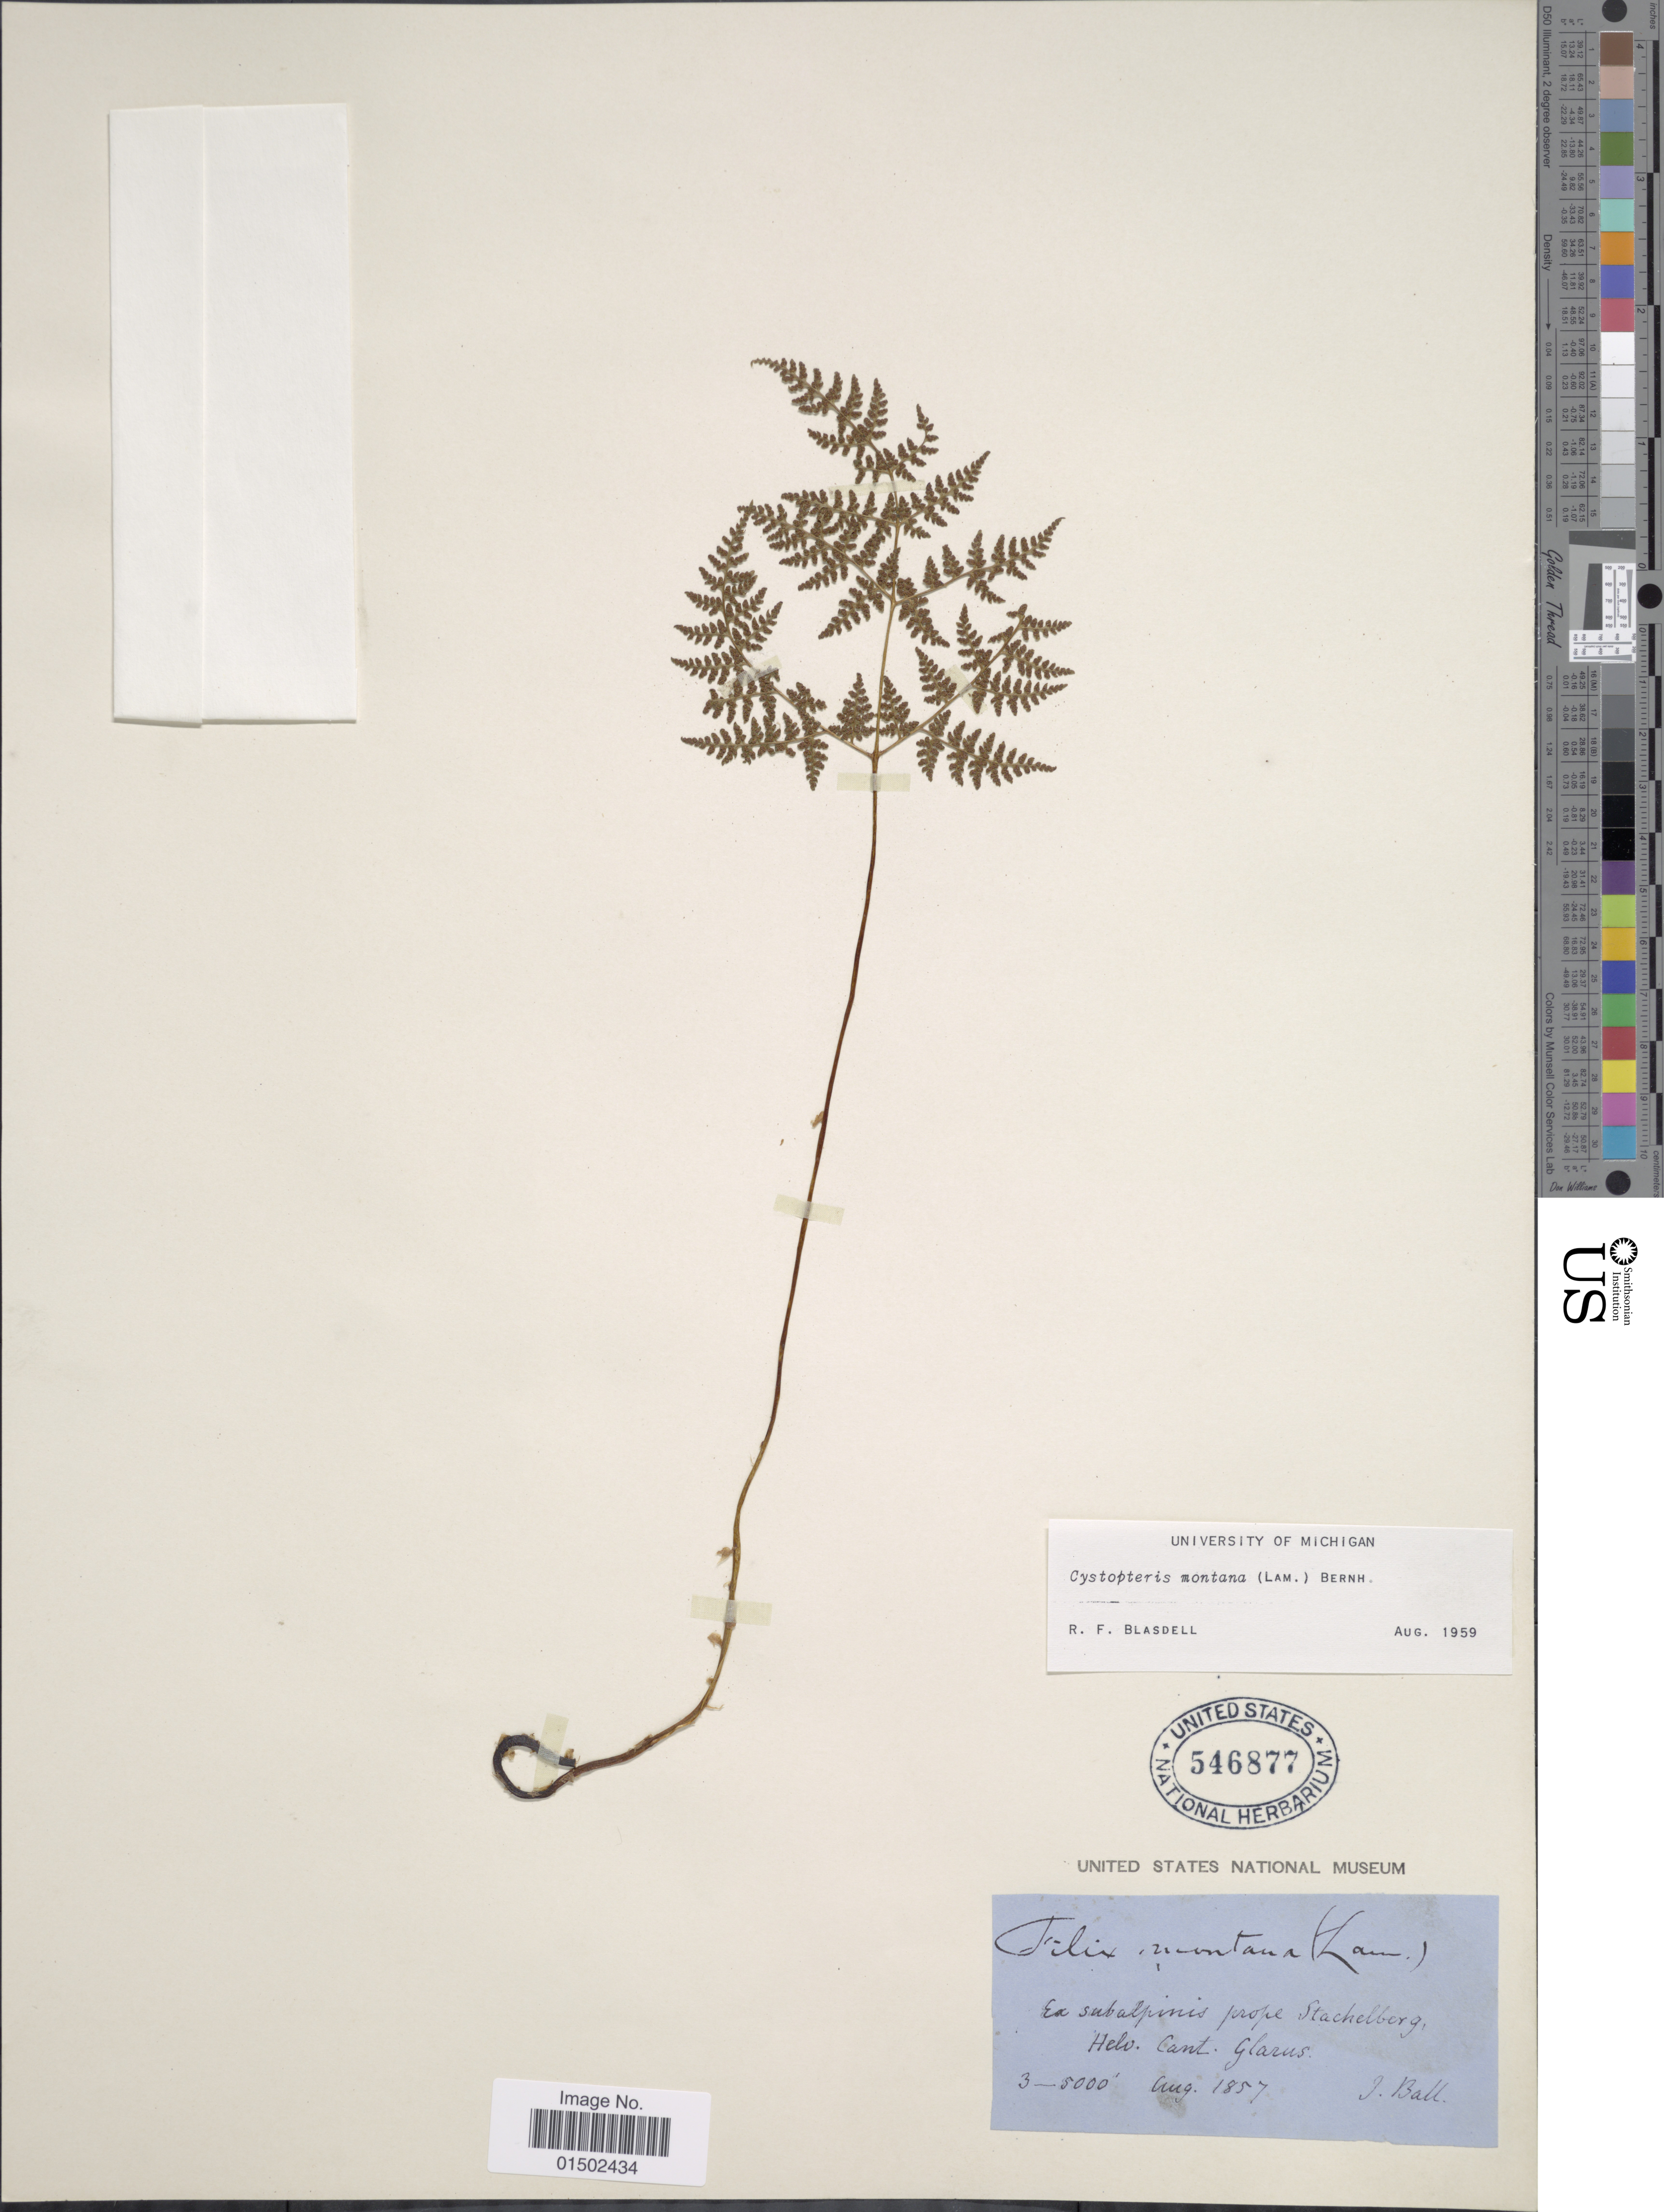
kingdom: Plantae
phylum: Tracheophyta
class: Polypodiopsida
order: Polypodiales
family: Cystopteridaceae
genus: Cystopteris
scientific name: Cystopteris montana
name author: (Lam.) Desv.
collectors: J. Ball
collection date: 1857-08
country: Switzerland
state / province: Glarus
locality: Helv. Cant. Glarus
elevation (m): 914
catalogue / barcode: US 546877